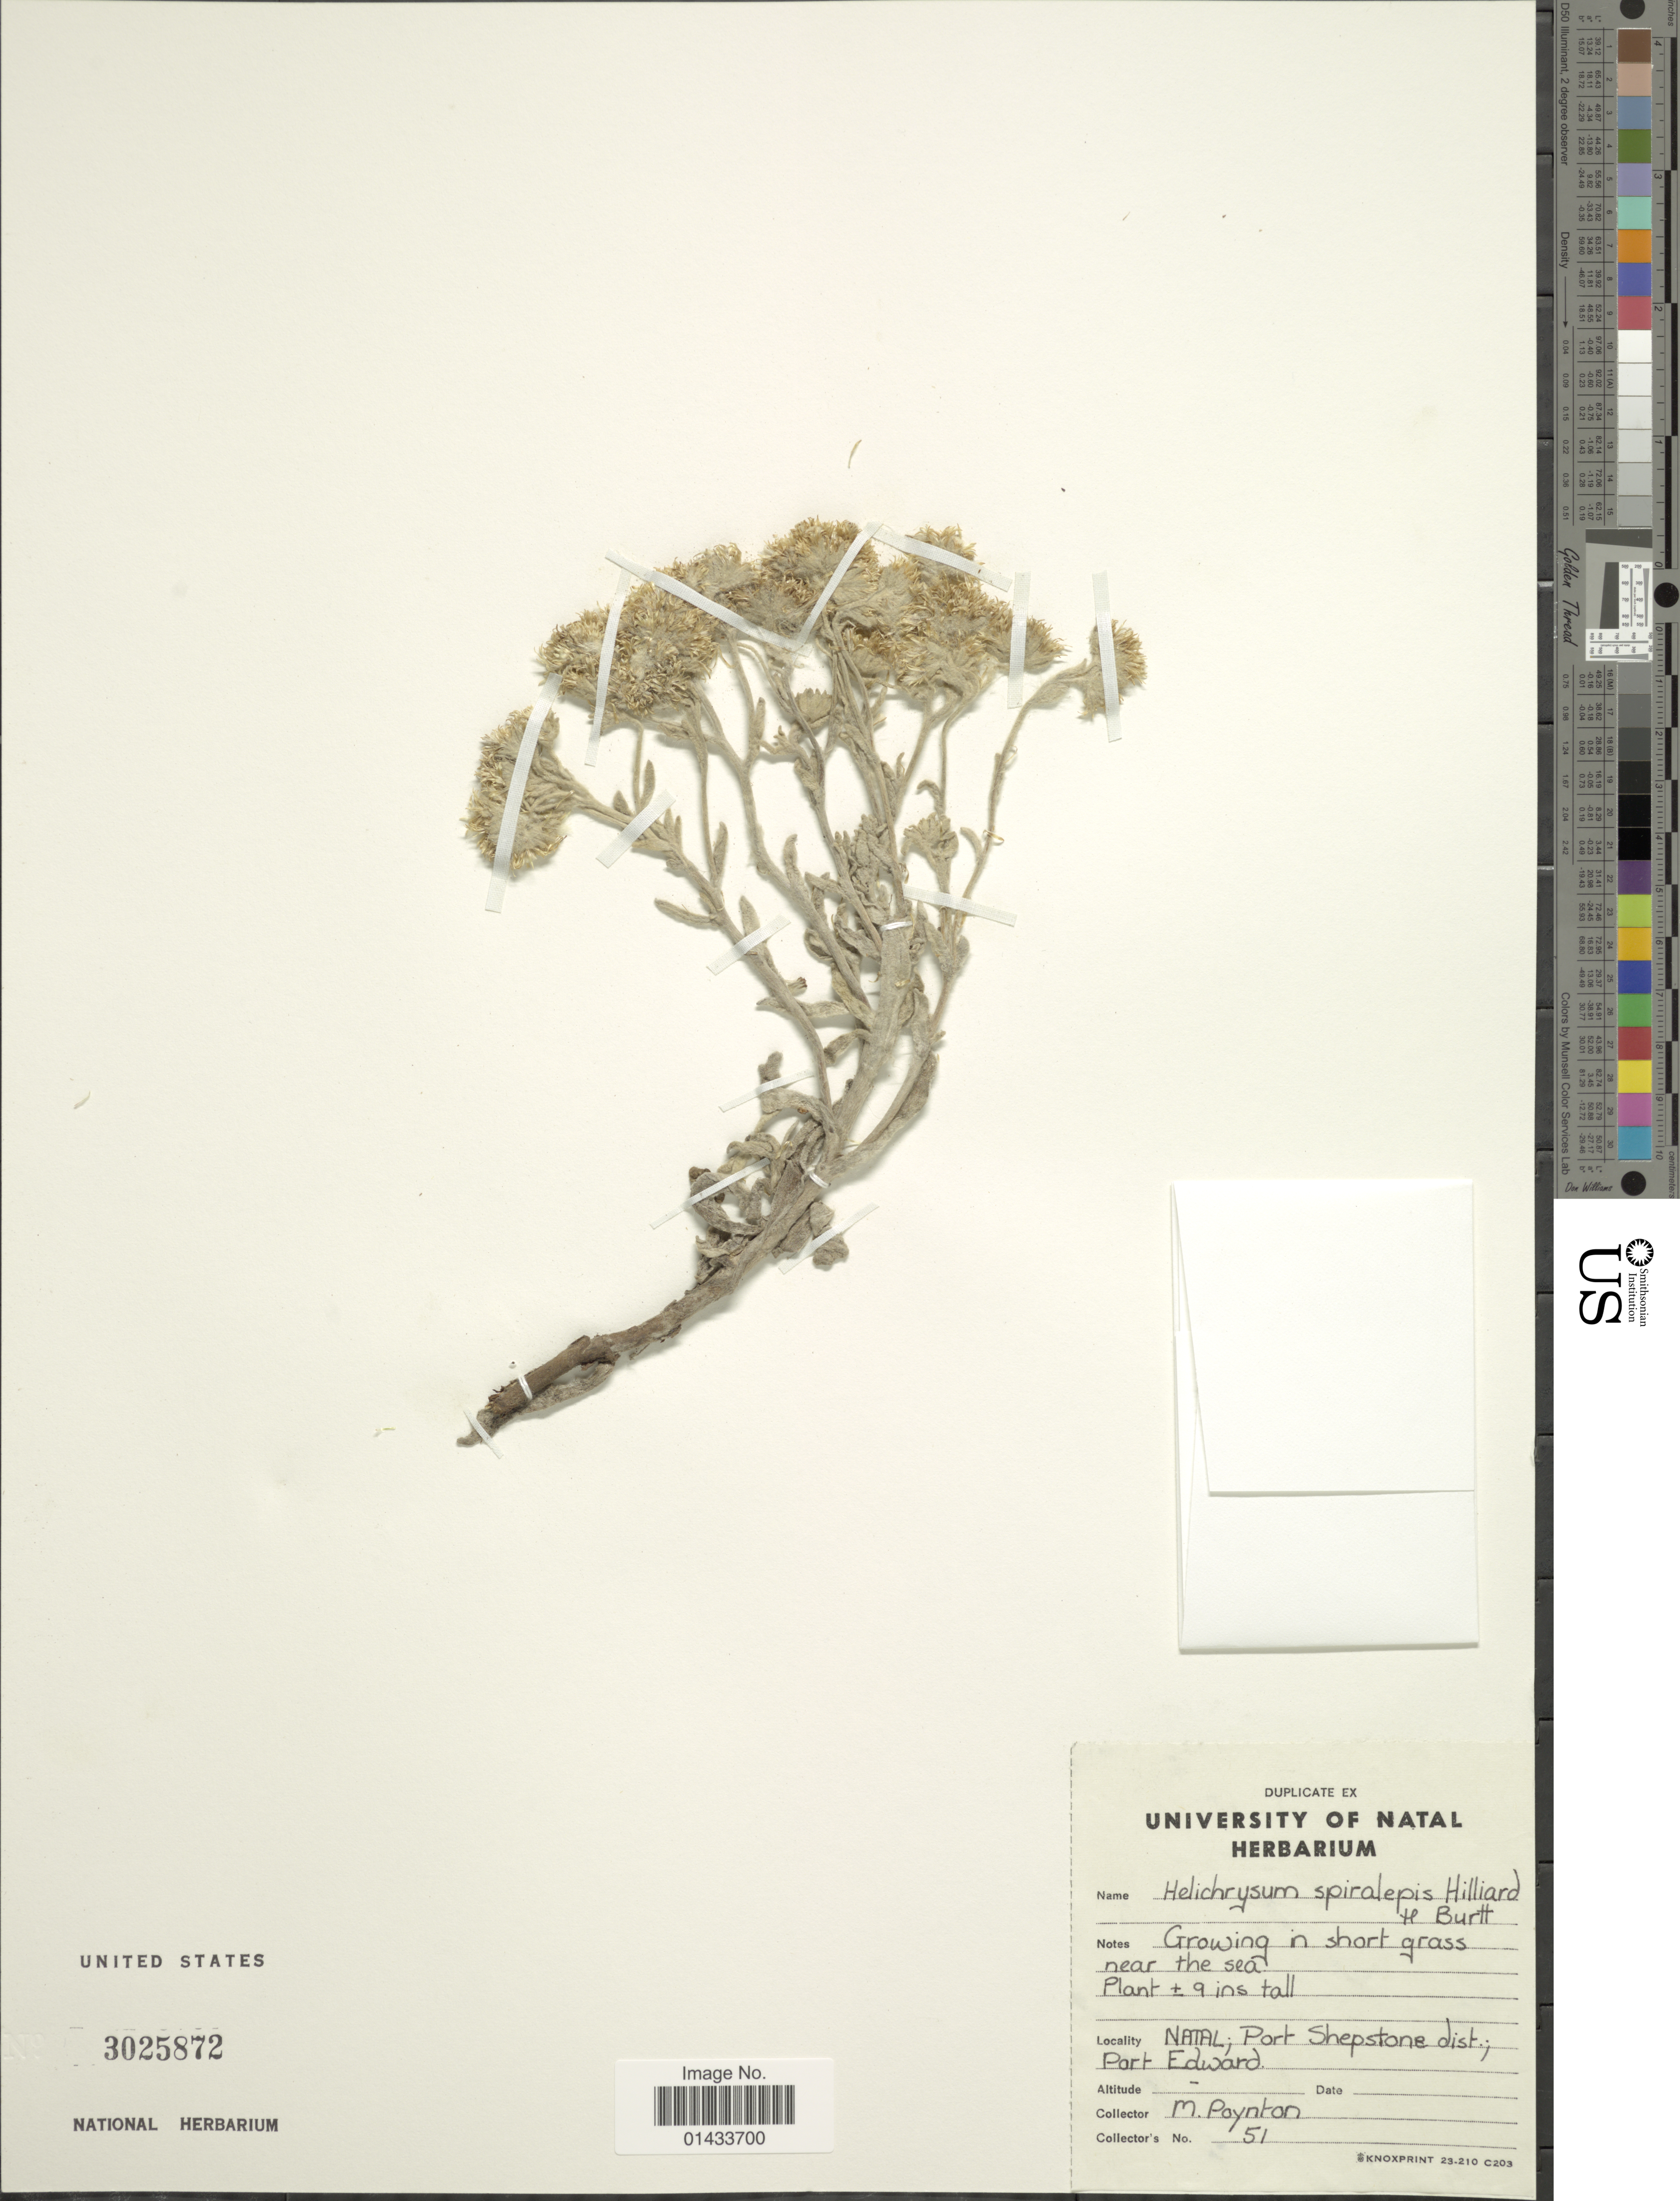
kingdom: Plantae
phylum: Tracheophyta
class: Magnoliopsida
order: Asterales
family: Asteraceae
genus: Helichrysum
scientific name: Helichrysum spiralepis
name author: Hilliard & B.L. Burtt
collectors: Payton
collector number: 51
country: South Africa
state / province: KwaZulu-Natal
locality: Natal: Port Shepstone dist, Port Edward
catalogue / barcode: US 3025872